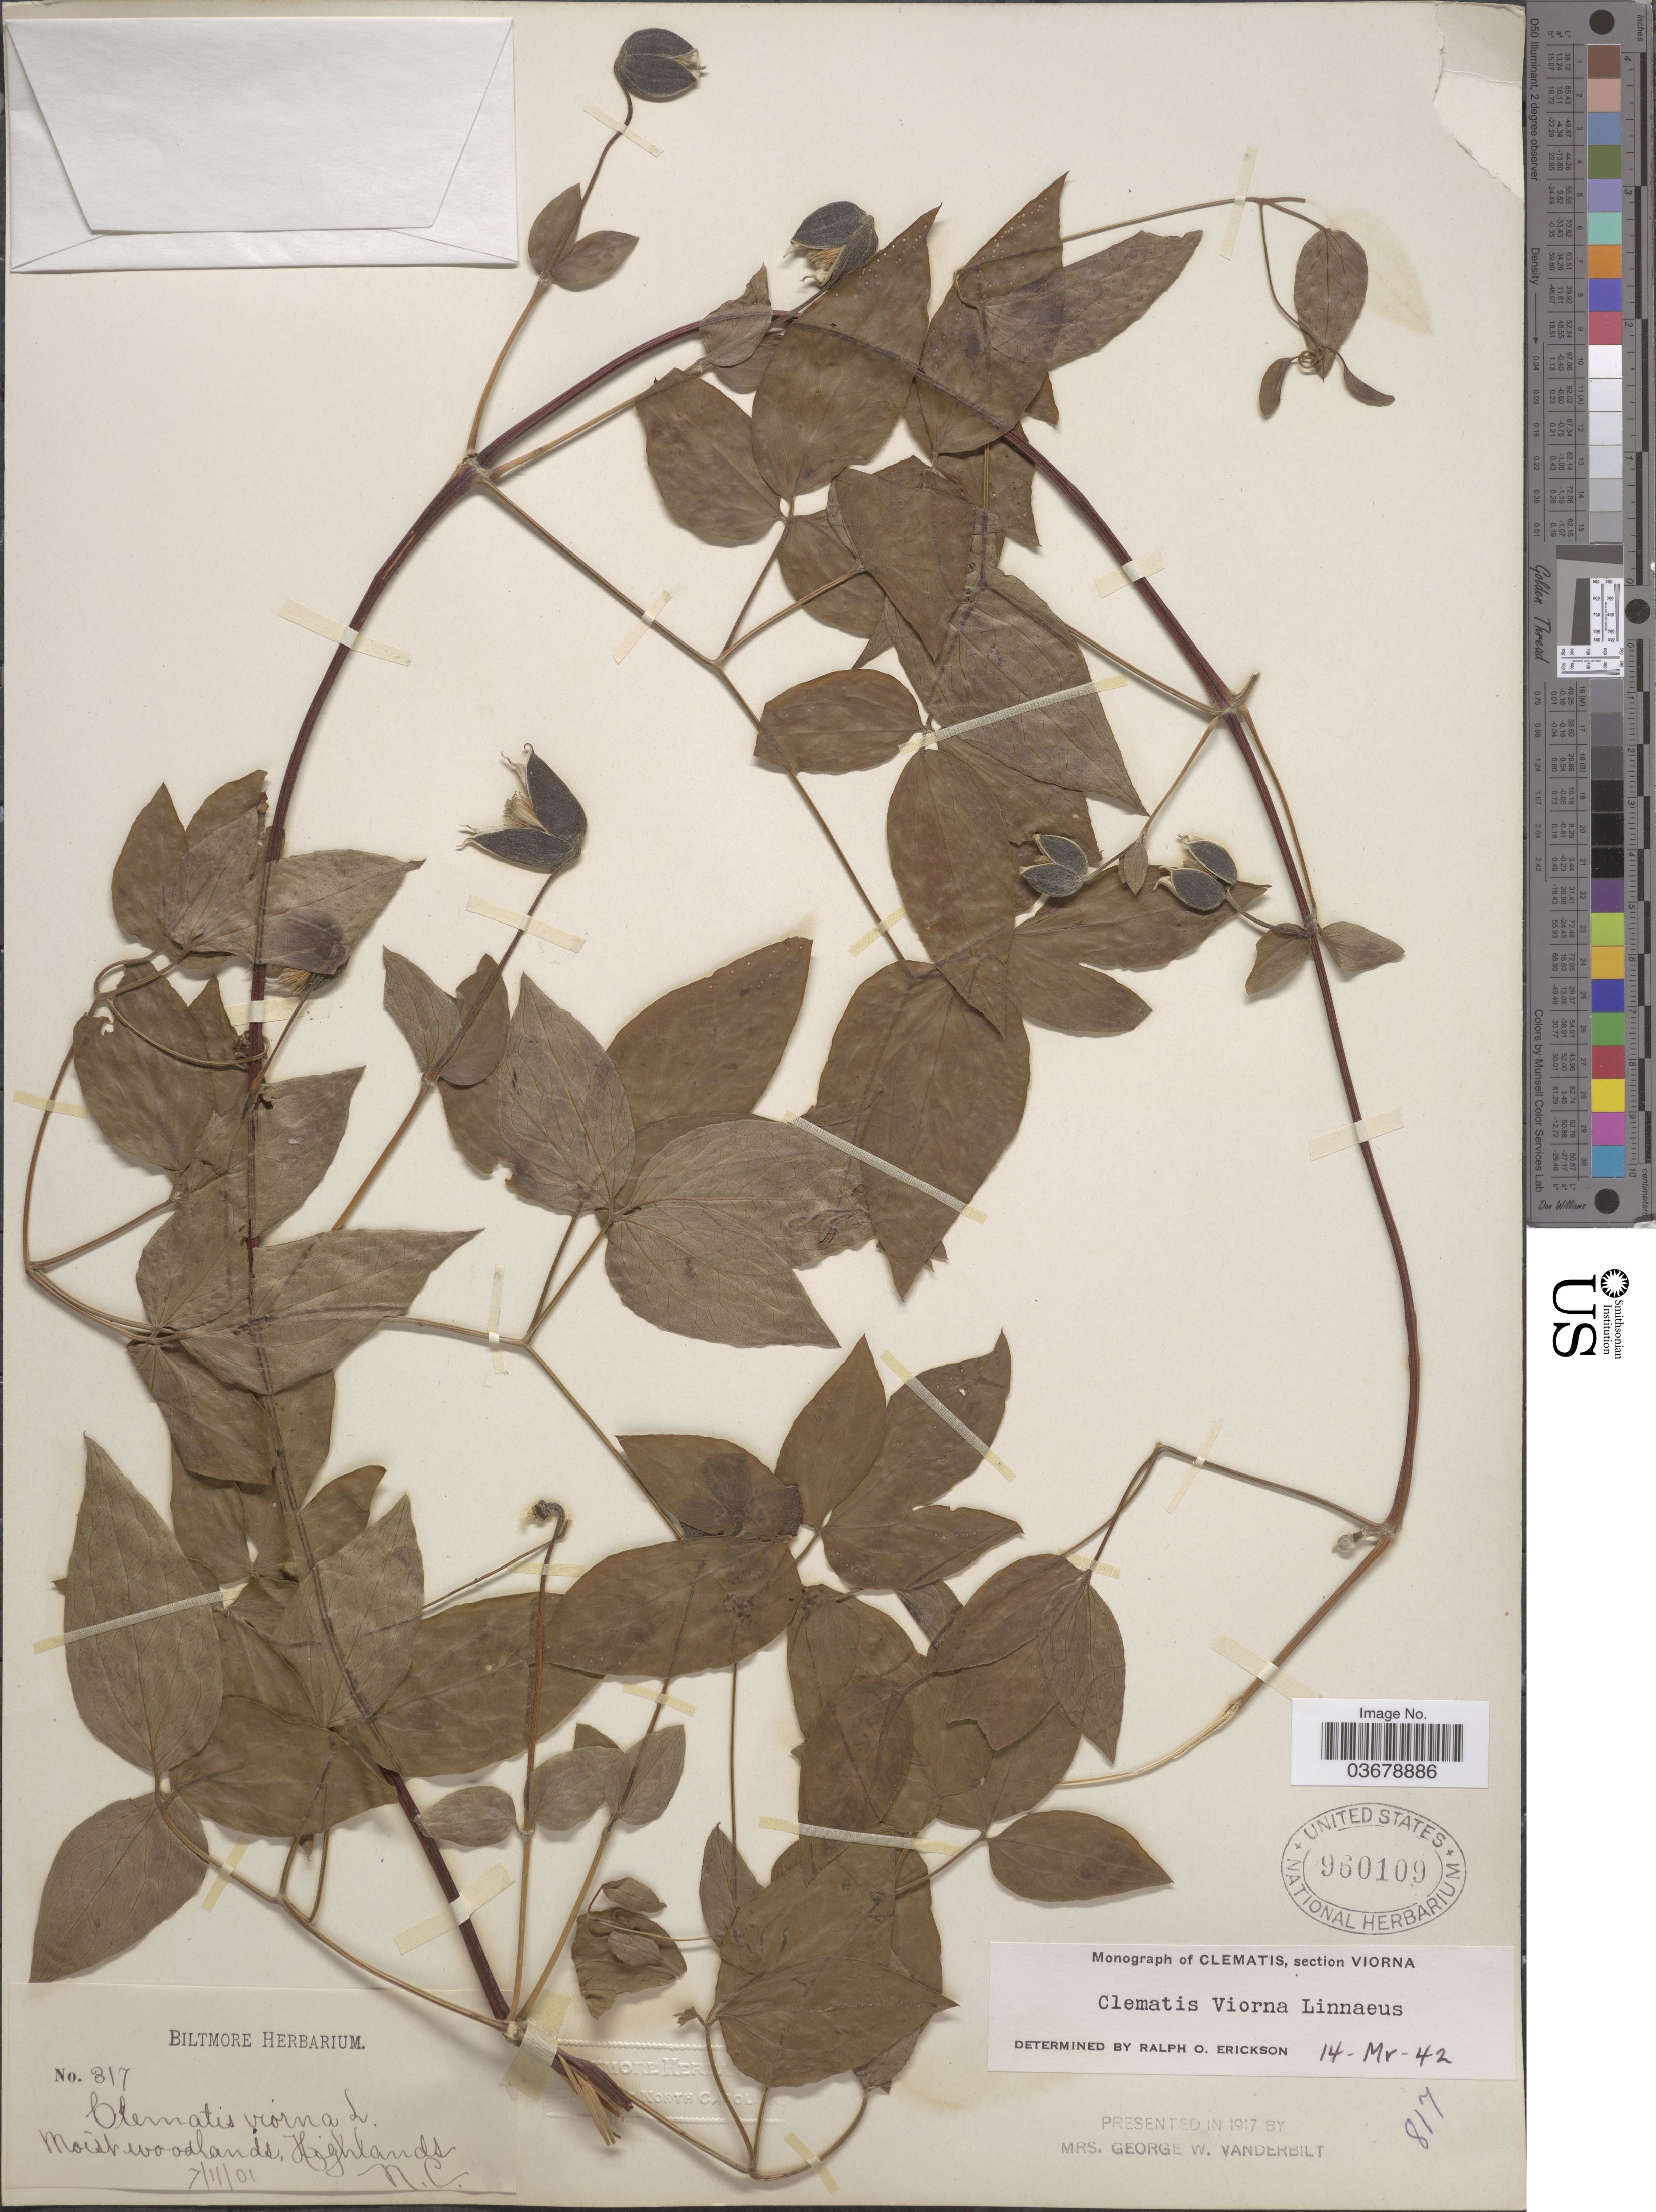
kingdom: Plantae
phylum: Tracheophyta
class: Magnoliopsida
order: Ranunculales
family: Ranunculaceae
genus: Clematis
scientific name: Clematis viorna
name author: L.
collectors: ex herb. Biltmore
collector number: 317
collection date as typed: Transcribed d/m/y: 11/7/1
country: United States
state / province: North Carolina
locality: Highlands.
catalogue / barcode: US 960109